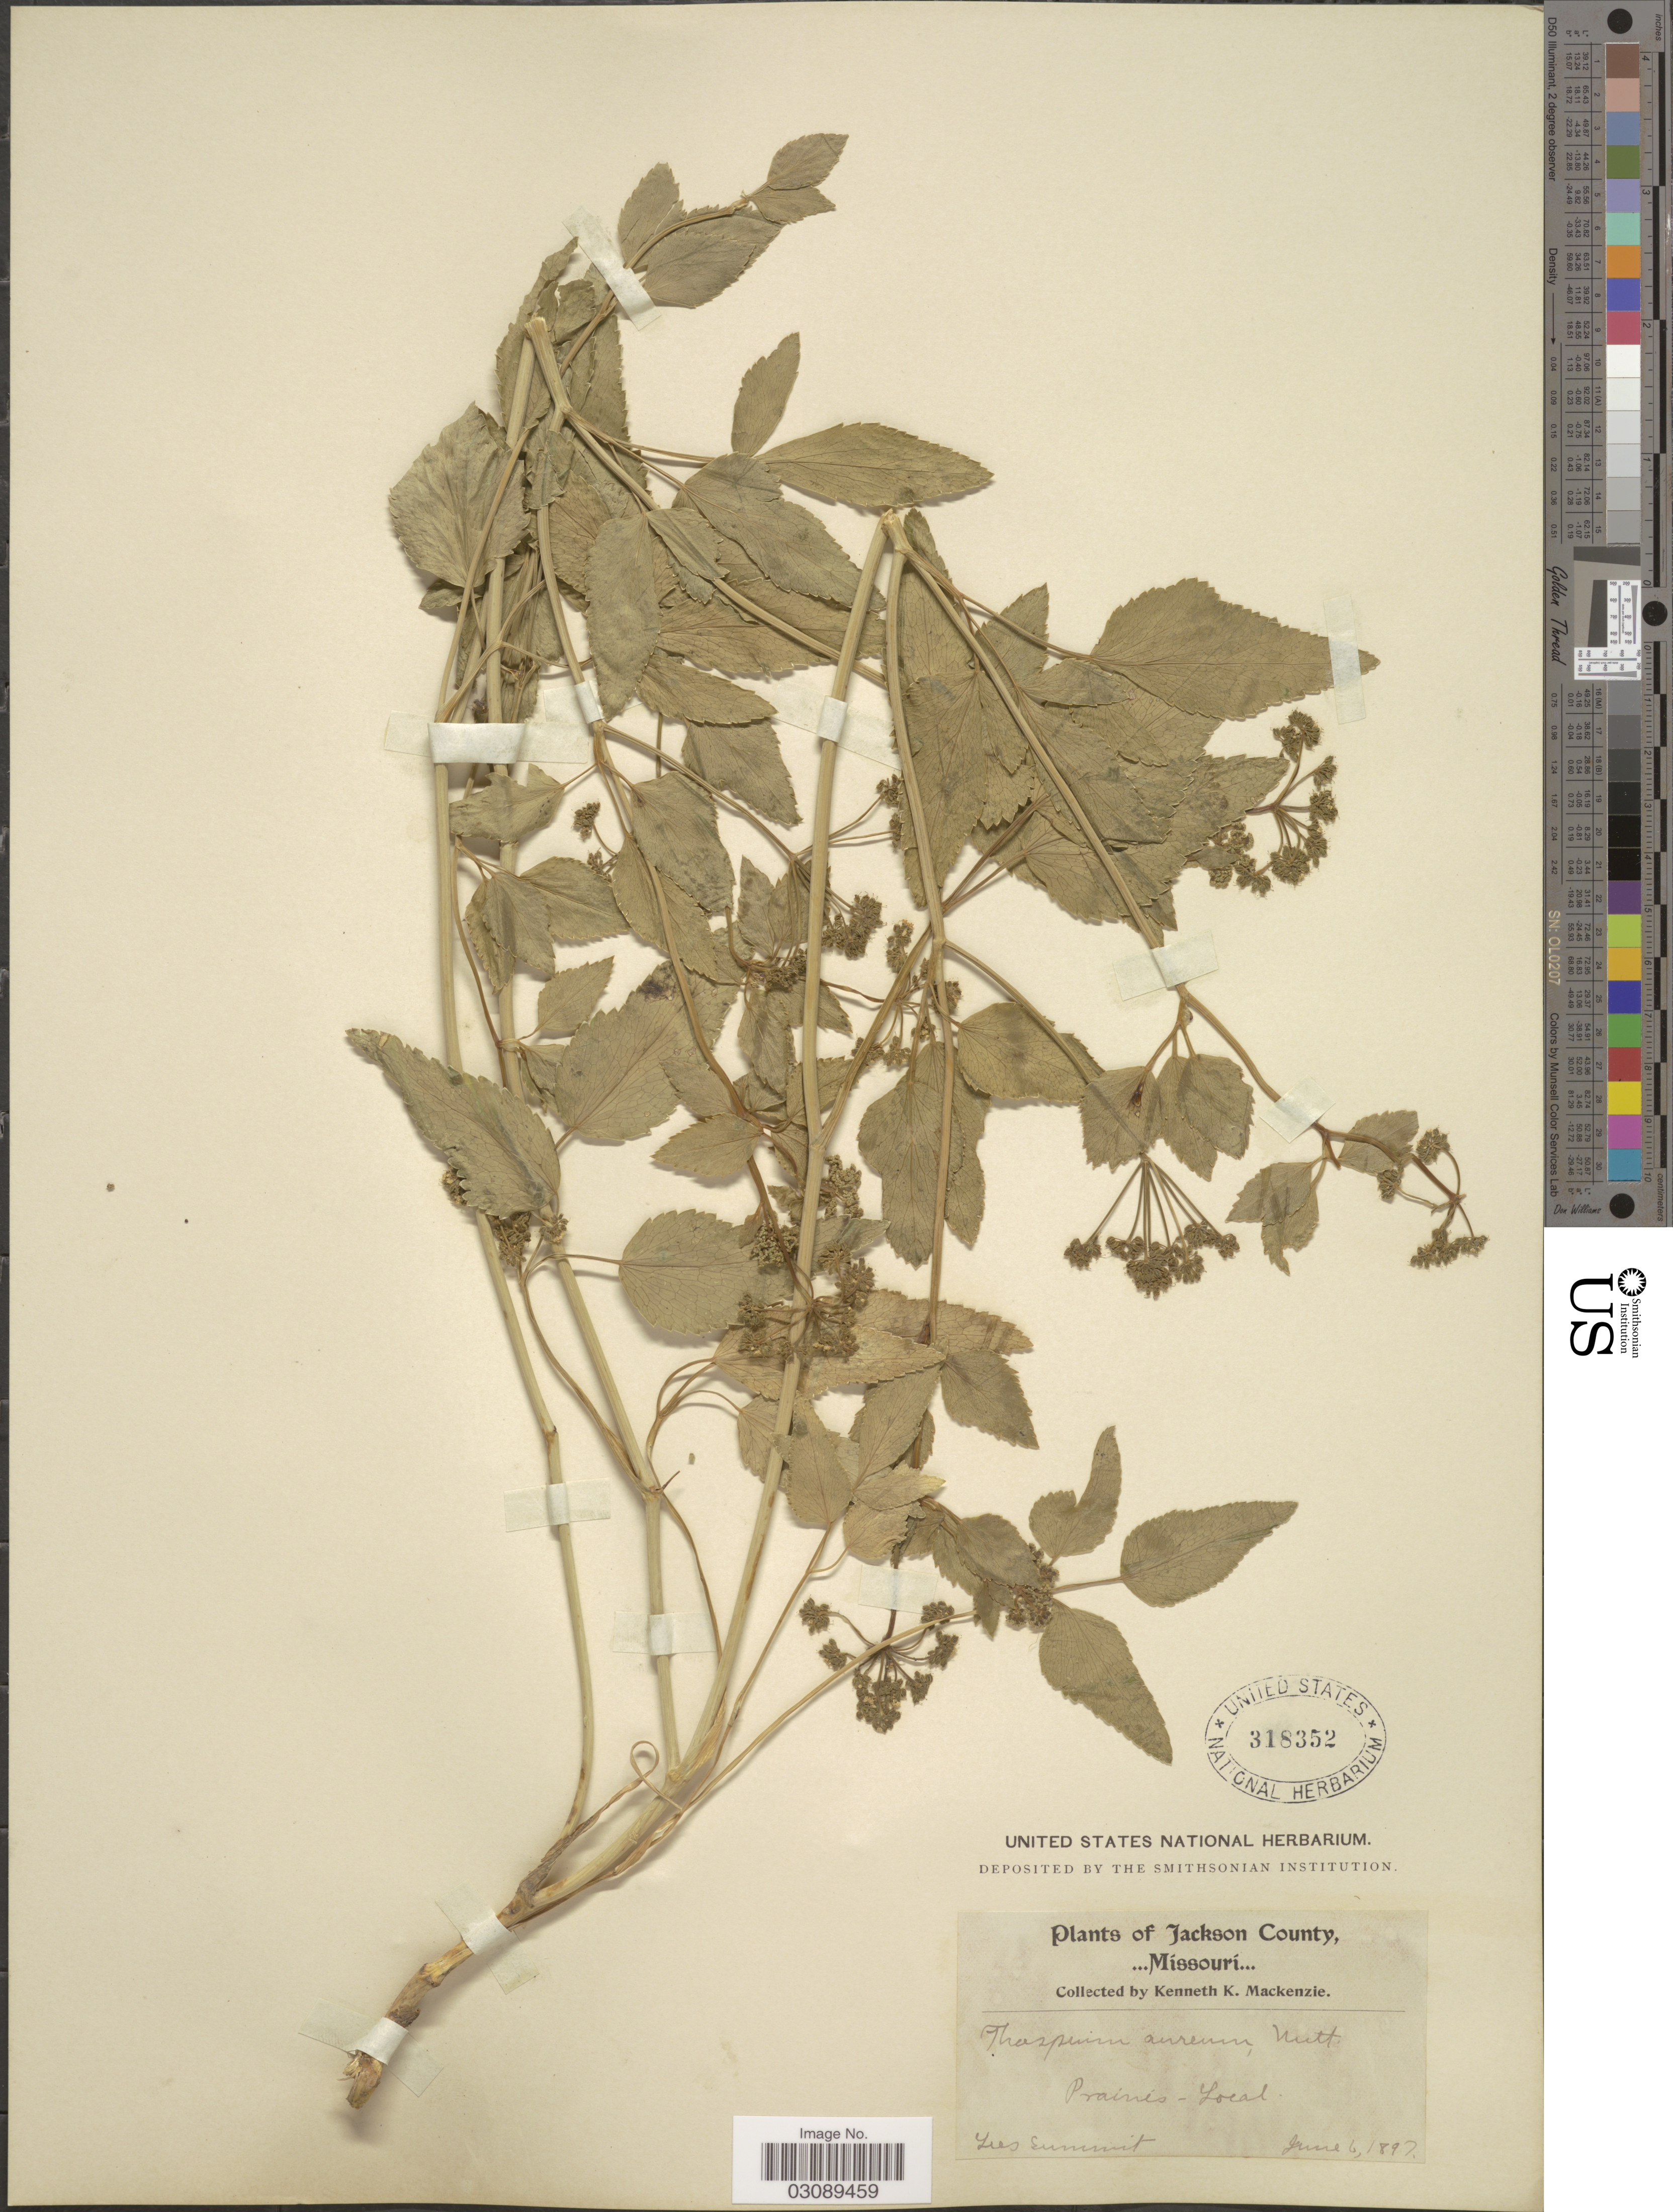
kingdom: Plantae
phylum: Tracheophyta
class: Magnoliopsida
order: Apiales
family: Apiaceae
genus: Thaspium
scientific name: Thaspium aureum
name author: (L.) Nutt.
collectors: K. K. Mackenzie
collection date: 1897-06-06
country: United States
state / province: Missouri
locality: Jackson County. Tres Summit.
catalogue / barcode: US 318352